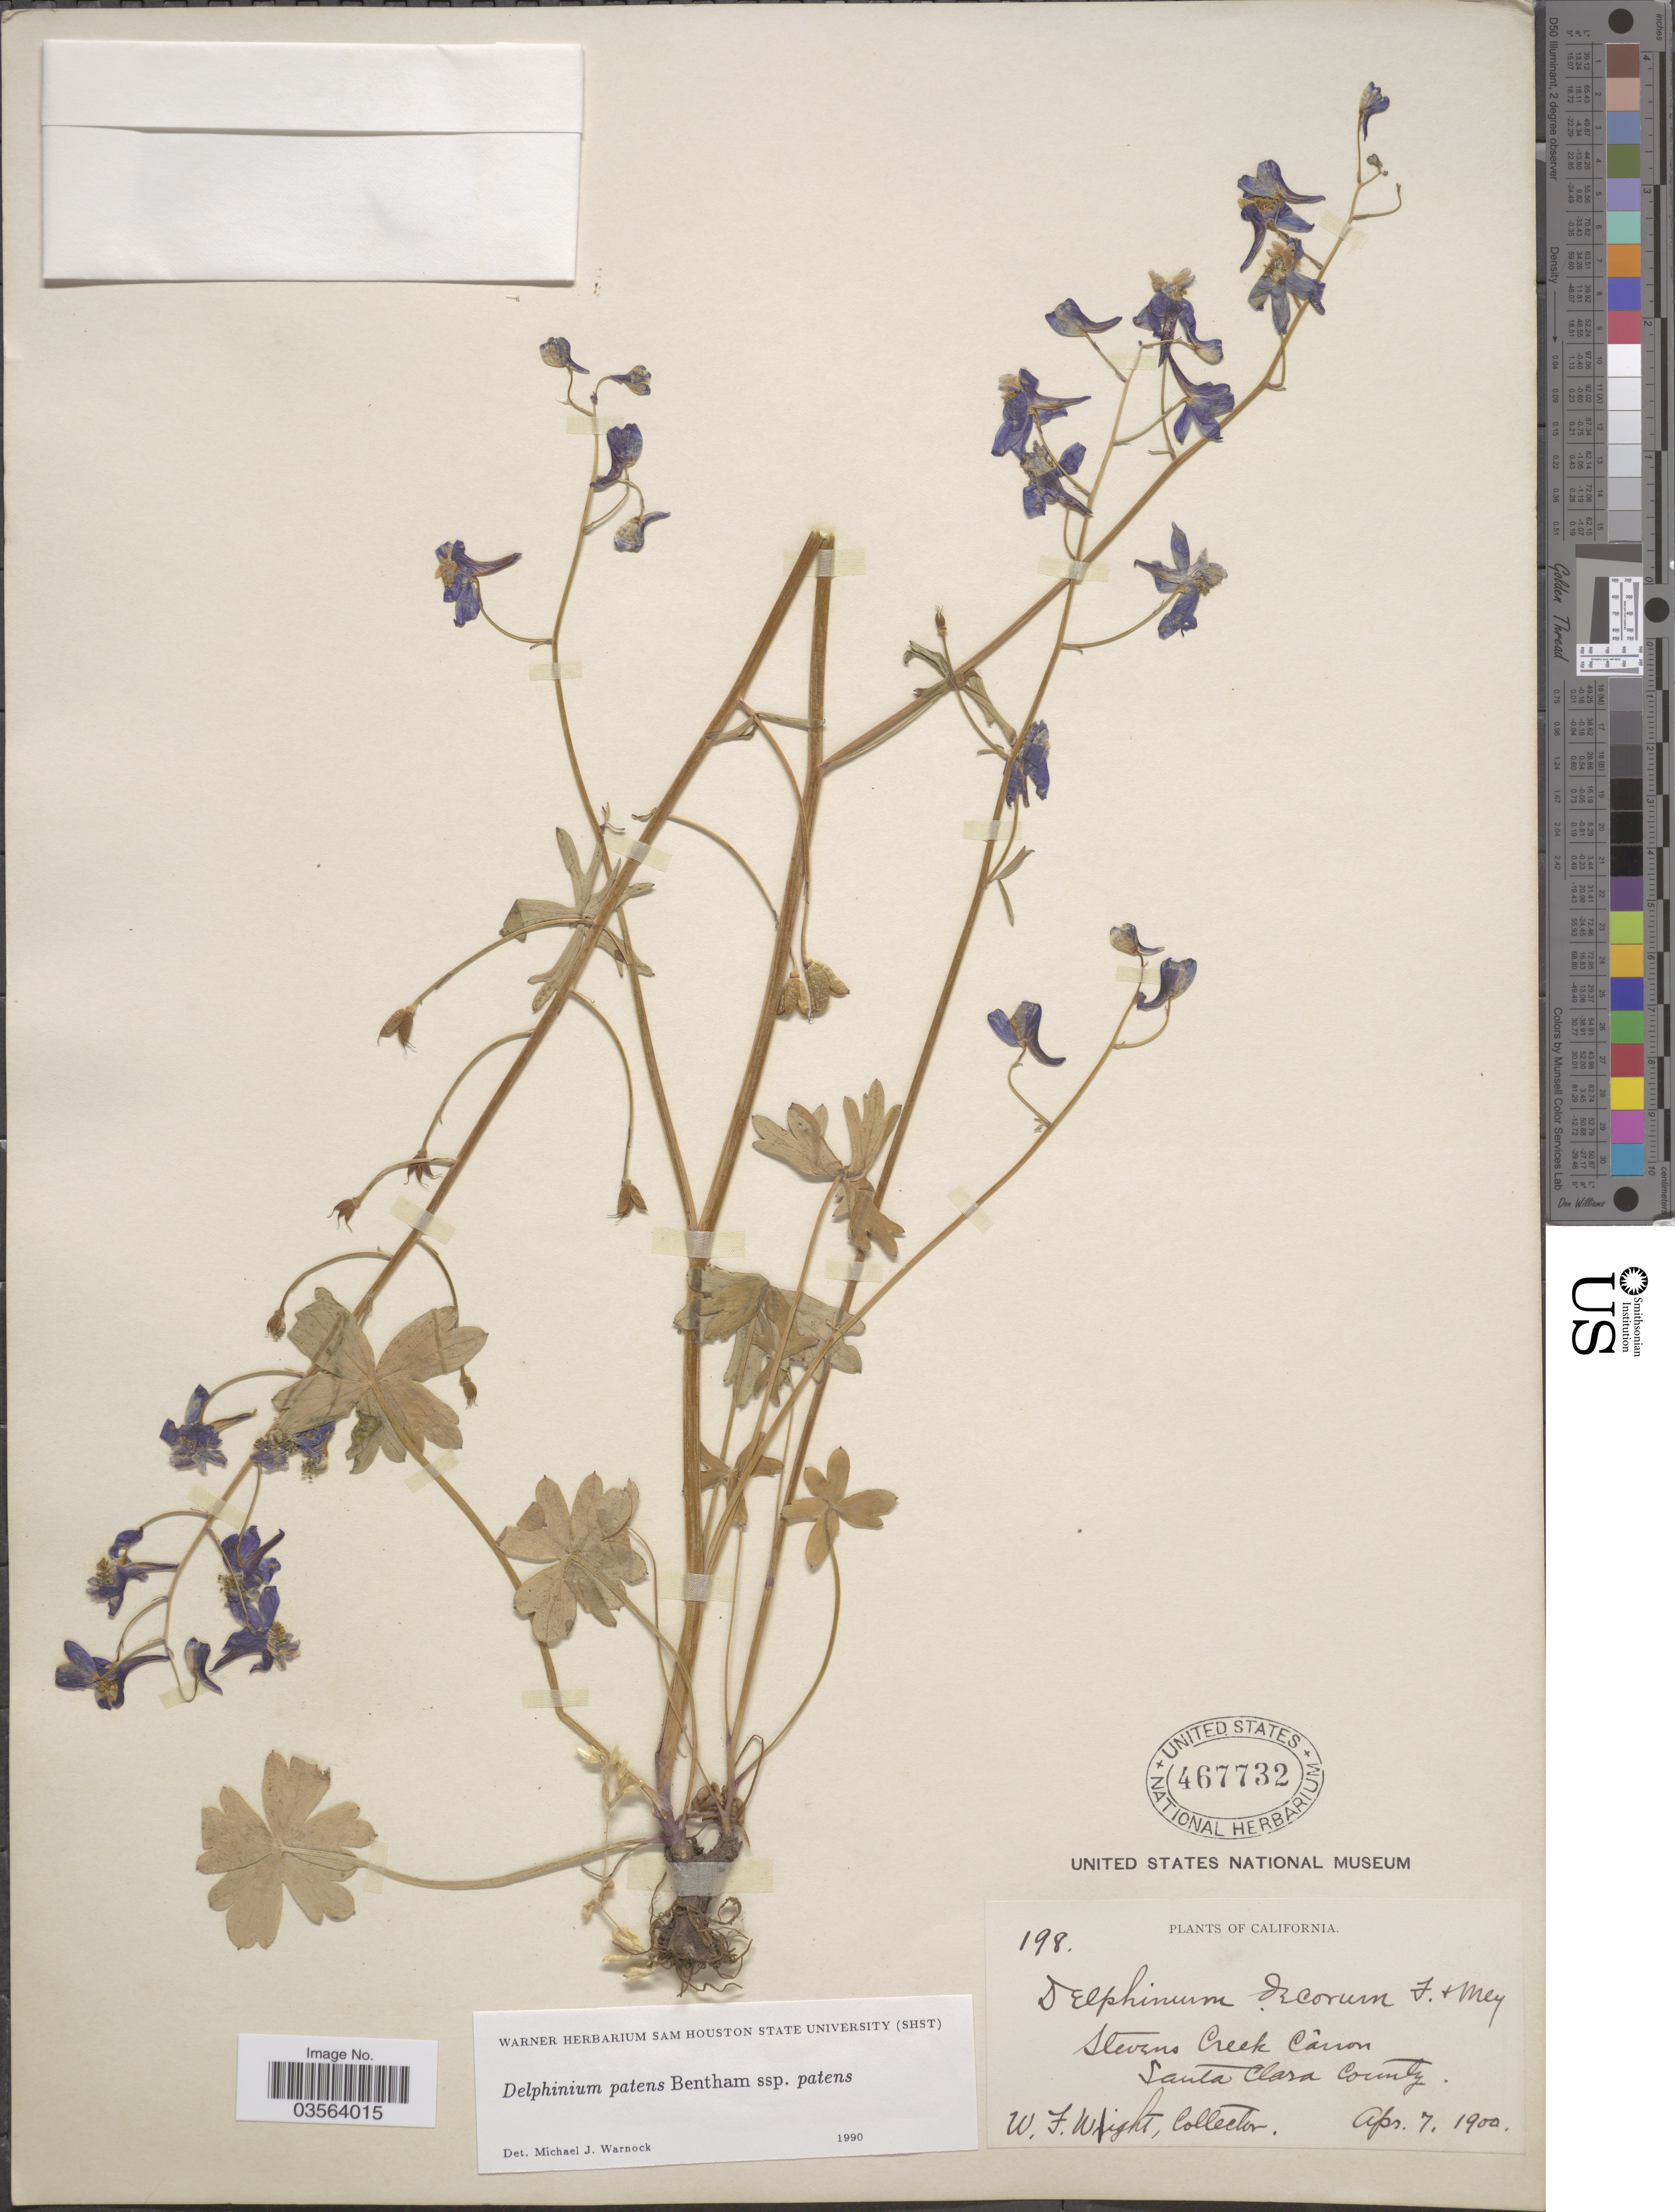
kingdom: Plantae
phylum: Tracheophyta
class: Magnoliopsida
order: Ranunculales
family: Ranunculaceae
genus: Delphinium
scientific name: Delphinium patens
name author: Benth.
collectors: W. Wight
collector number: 198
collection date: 1900-04-07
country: United States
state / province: California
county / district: Santa Clara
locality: Stevens Creek Cañon. Santa Clara County.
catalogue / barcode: US 467732